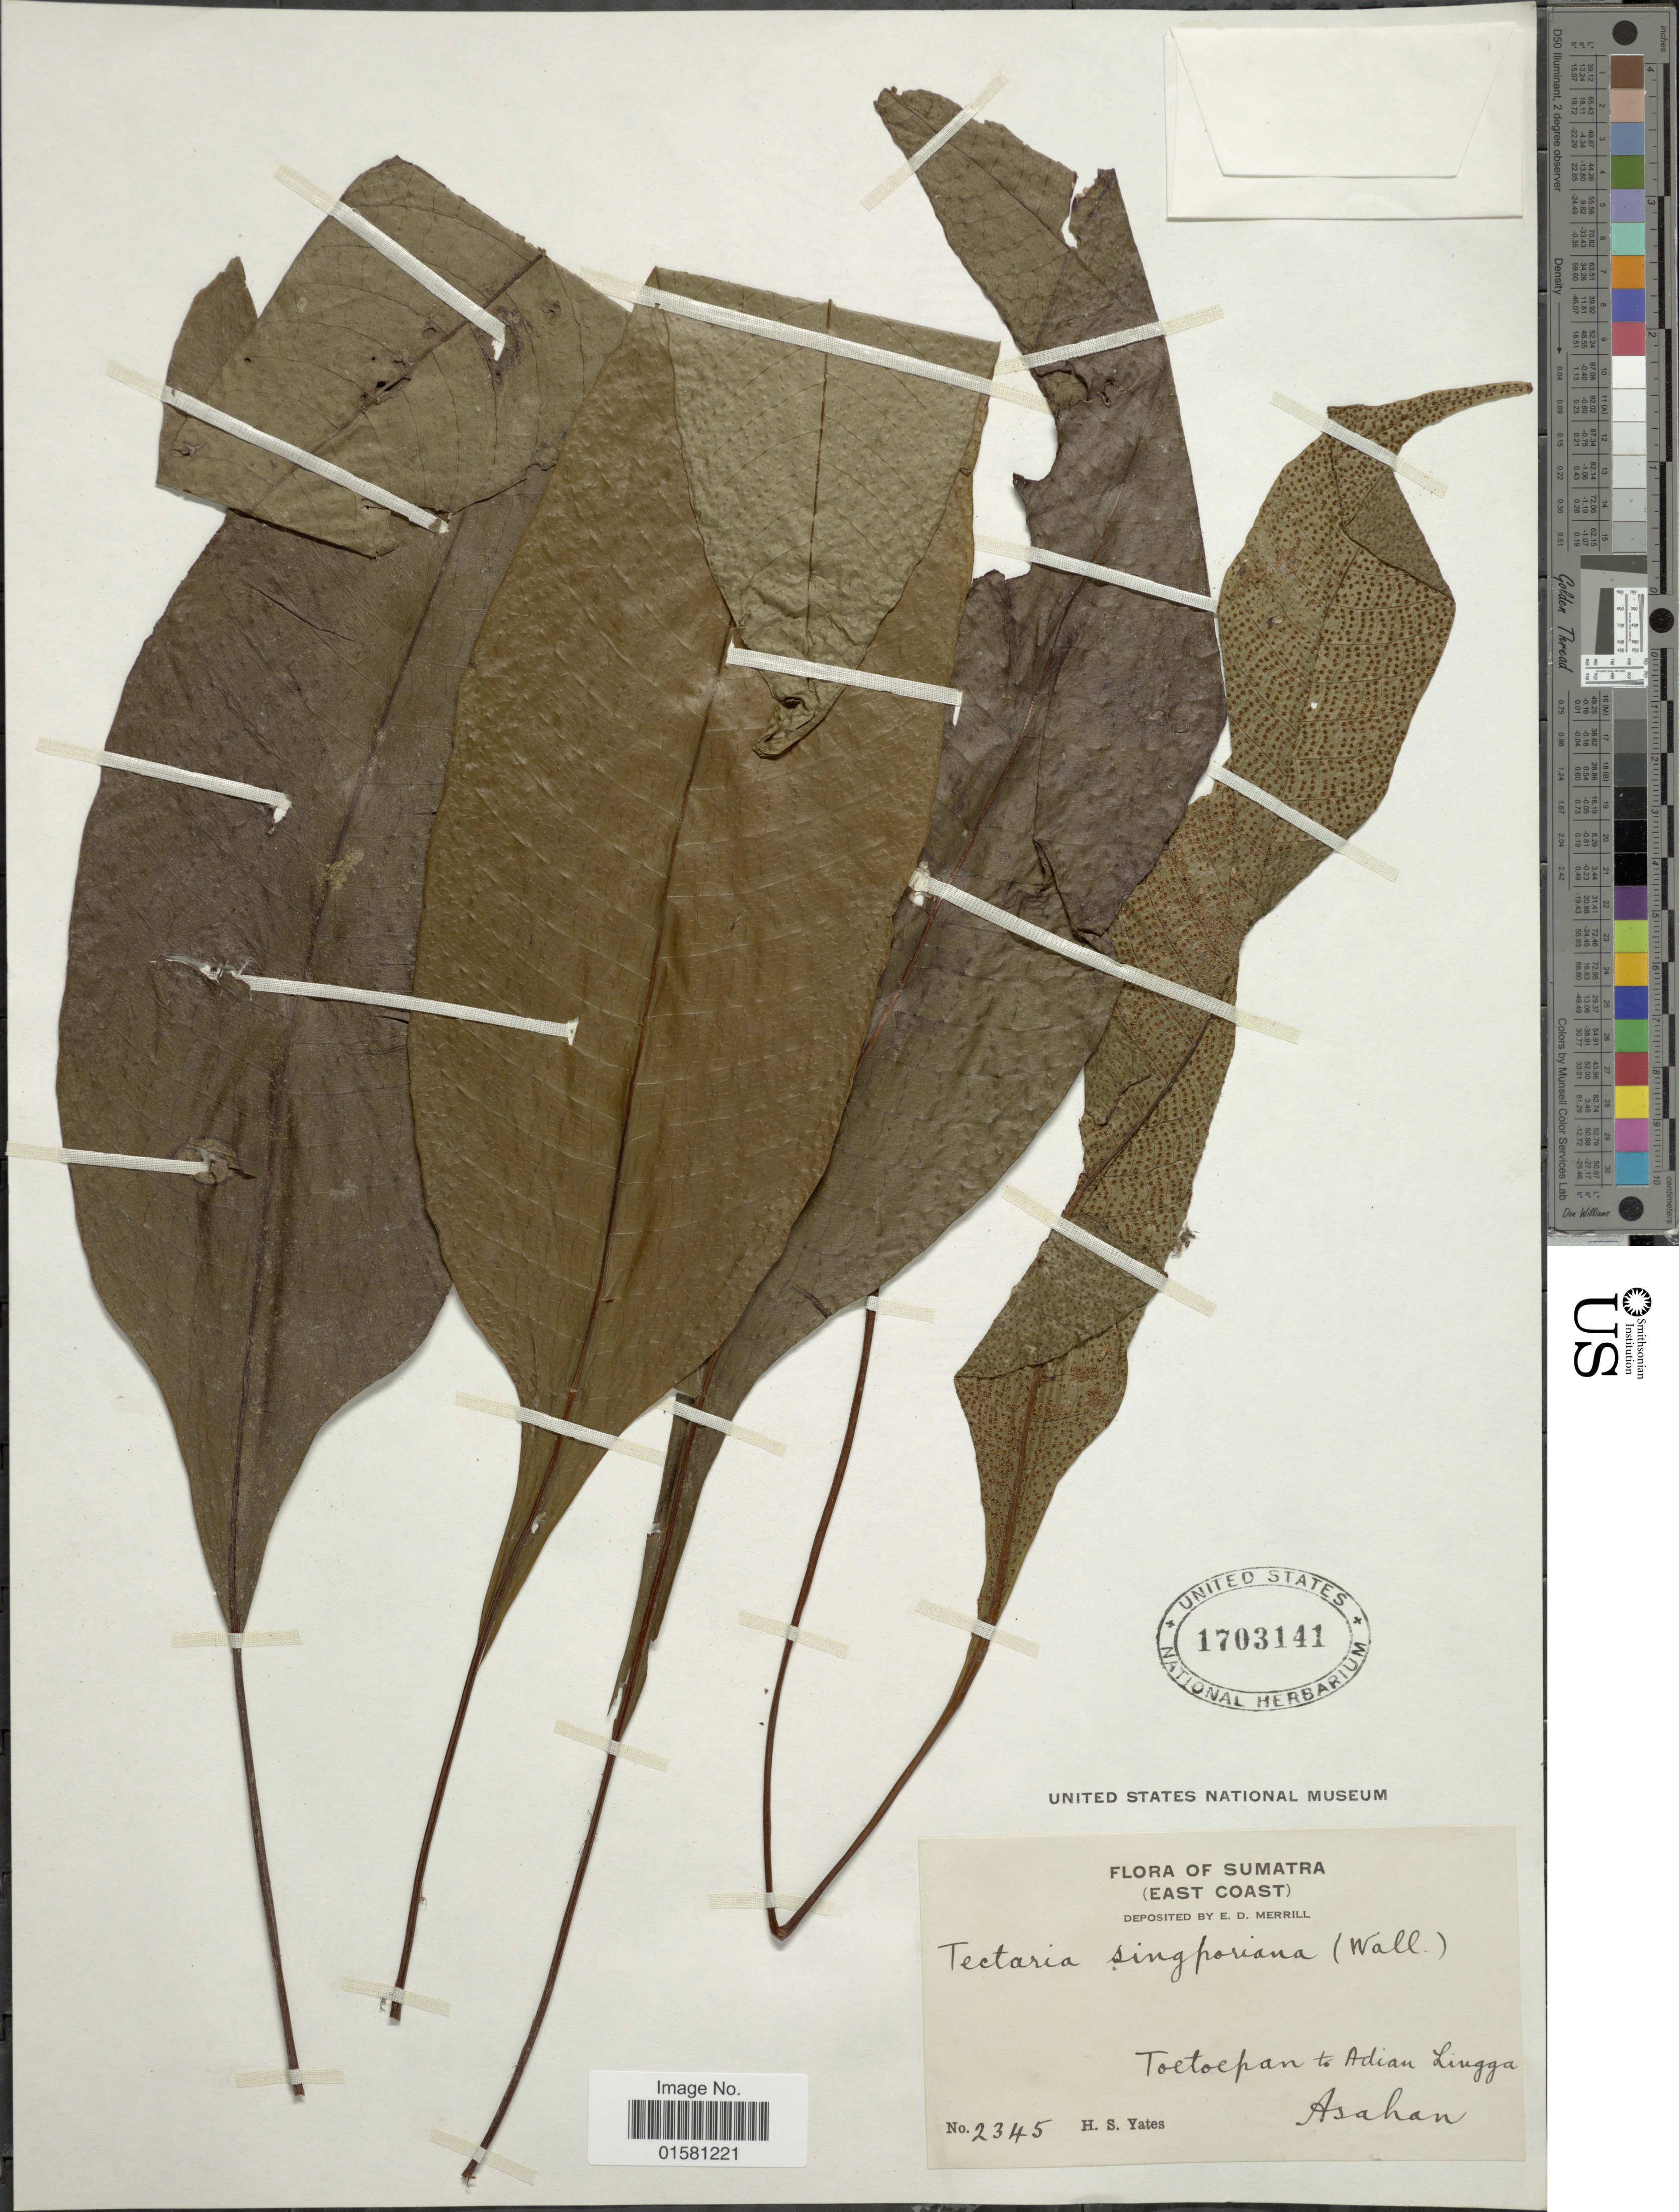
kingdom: Plantae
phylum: Tracheophyta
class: Polypodiopsida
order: Polypodiales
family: Tectariaceae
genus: Tectaria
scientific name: Tectaria singaporeana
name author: (Wall. ex Hook. & Grev.) Copel.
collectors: H. S. Yates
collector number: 2345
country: Indonesia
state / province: Sumatra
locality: Sumatra (East Coast), Toctocpan to Adian Lingga, Asahan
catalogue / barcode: US 1703141